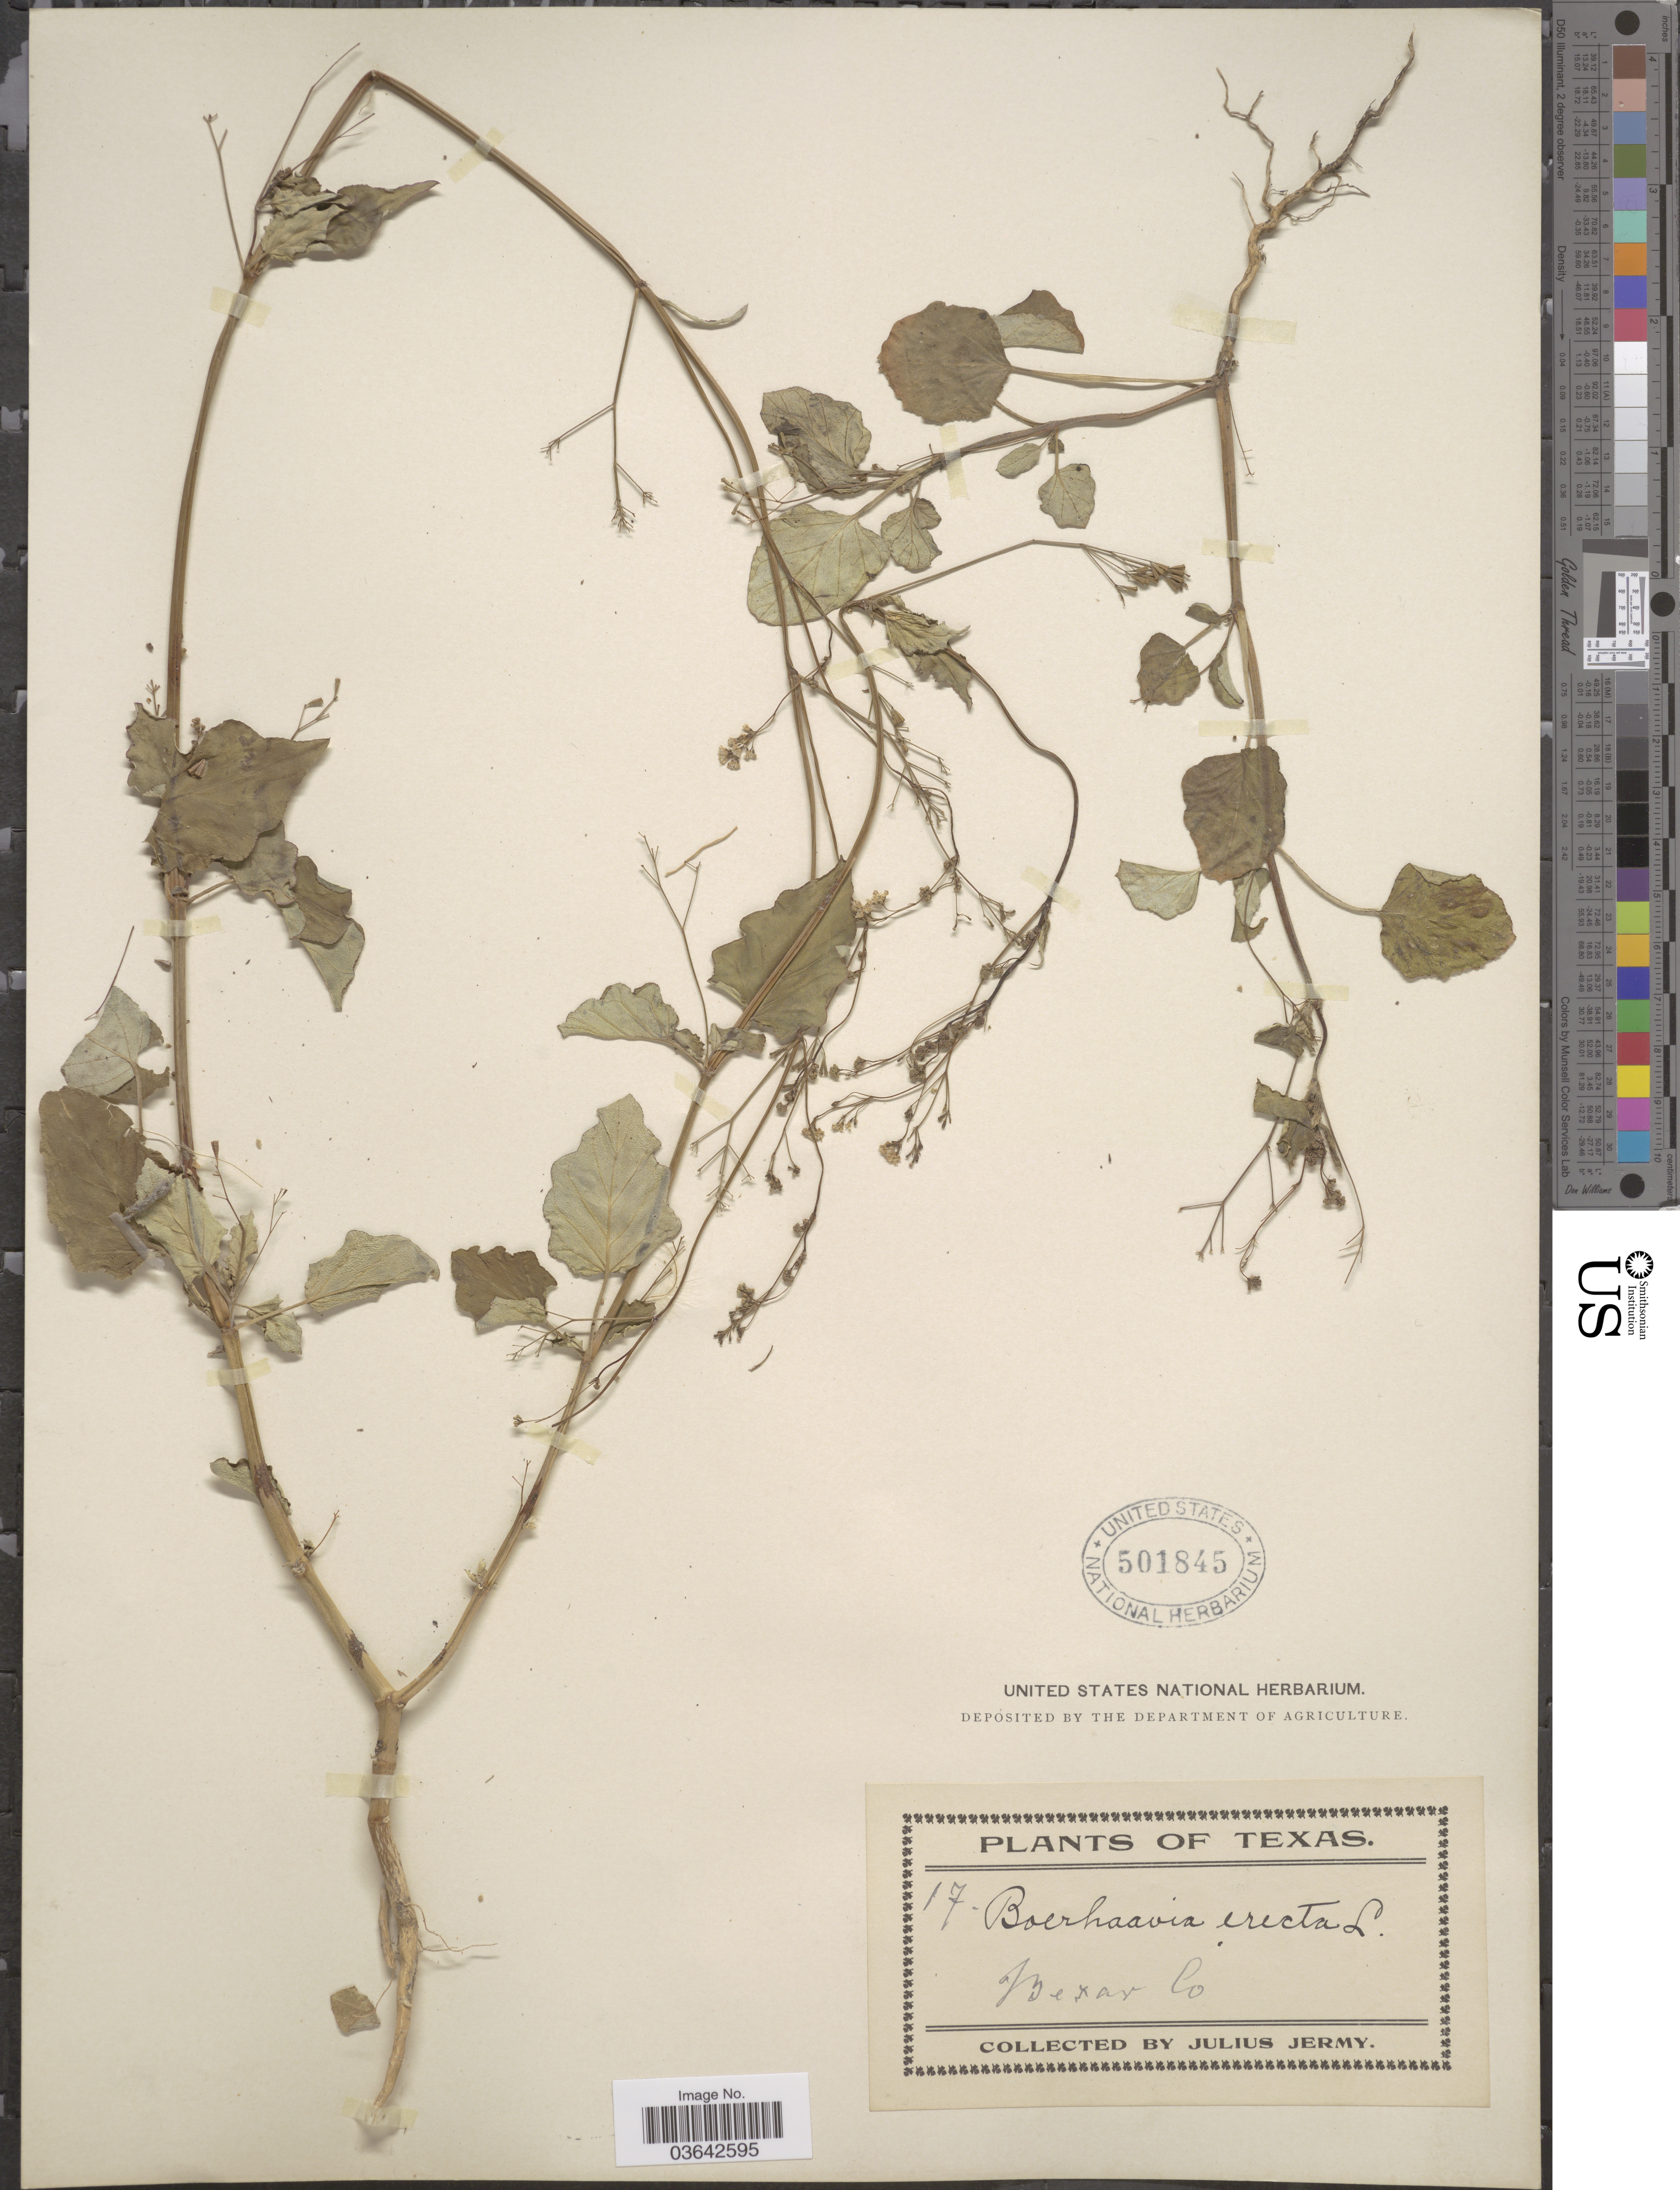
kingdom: Plantae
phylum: Tracheophyta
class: Magnoliopsida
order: Caryophyllales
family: Nyctaginaceae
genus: Boerhavia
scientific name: Boerhavia erecta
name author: L.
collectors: J. Jermy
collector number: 17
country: United States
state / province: Texas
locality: Bexar Co.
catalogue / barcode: US 501845